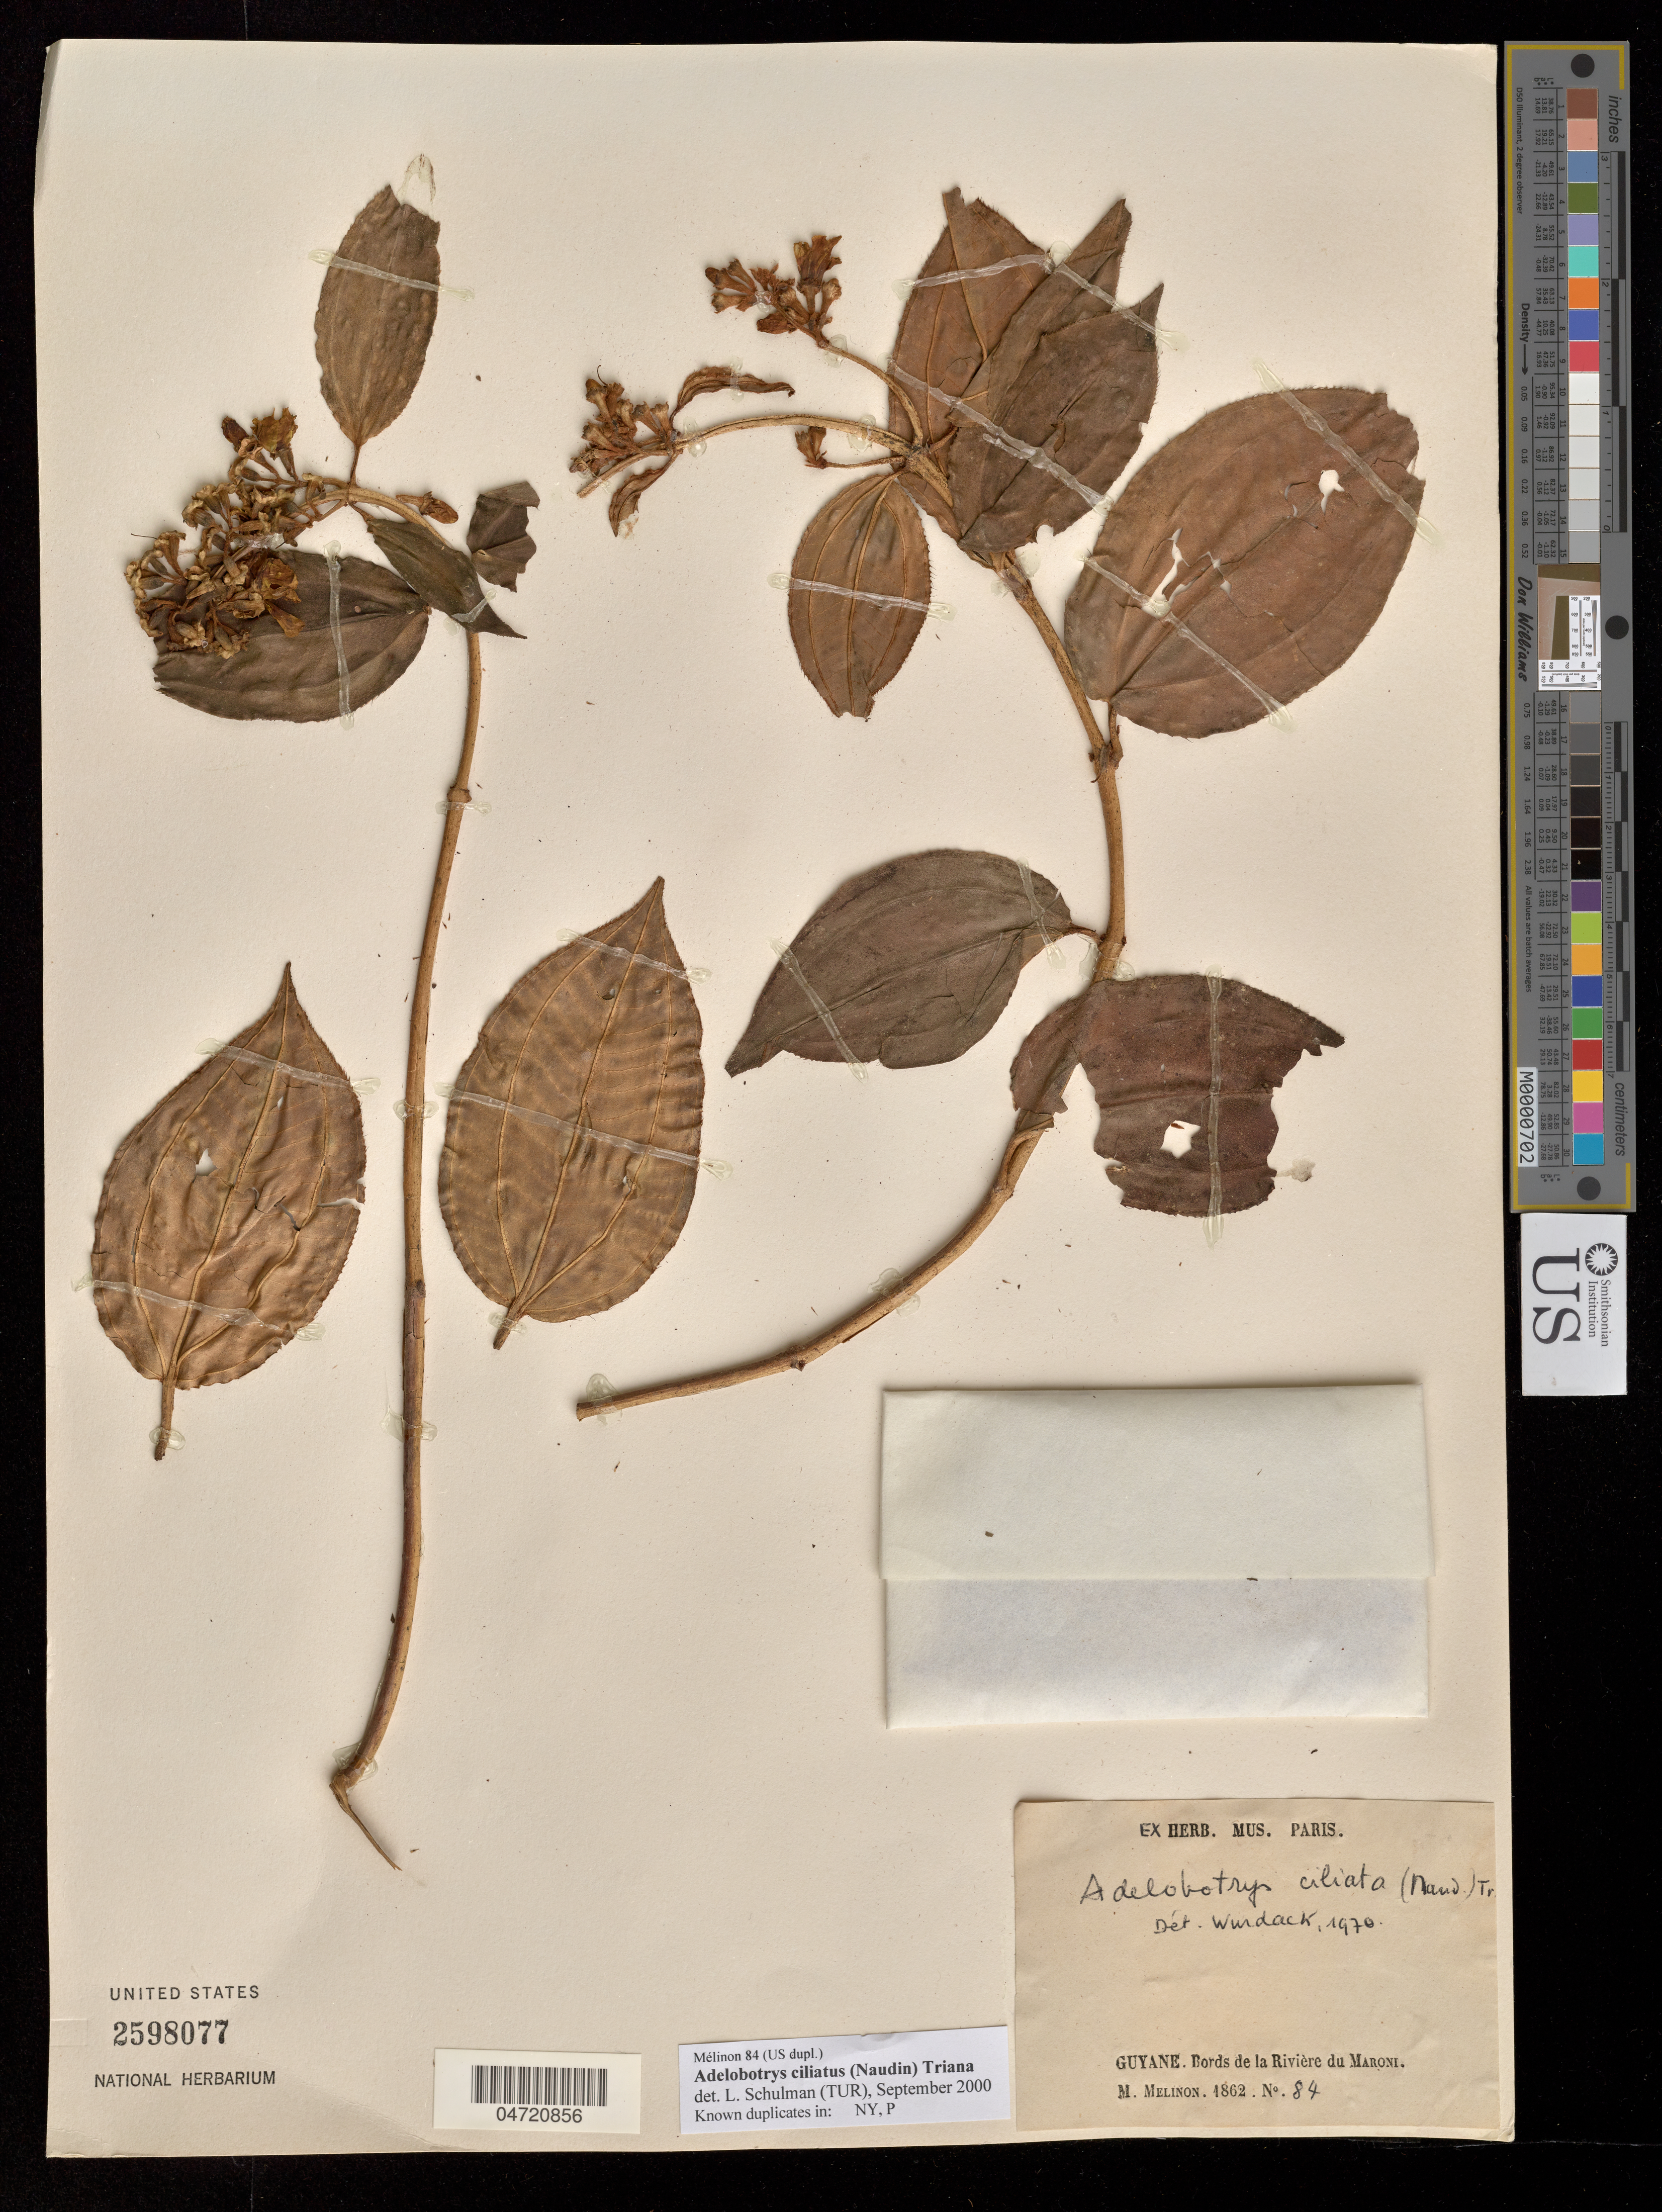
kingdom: Plantae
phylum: Tracheophyta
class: Magnoliopsida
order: Myrtales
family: Melastomataceae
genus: Adelobotrys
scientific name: Adelobotrys ciliata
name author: (Naudin) Triana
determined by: Schulman, Leif, (TUR), University of Turku (FINLAND)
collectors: E. Mélinon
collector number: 84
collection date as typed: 1862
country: French Guiana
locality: Maroni River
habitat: Borders of river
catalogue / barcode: US 2598077